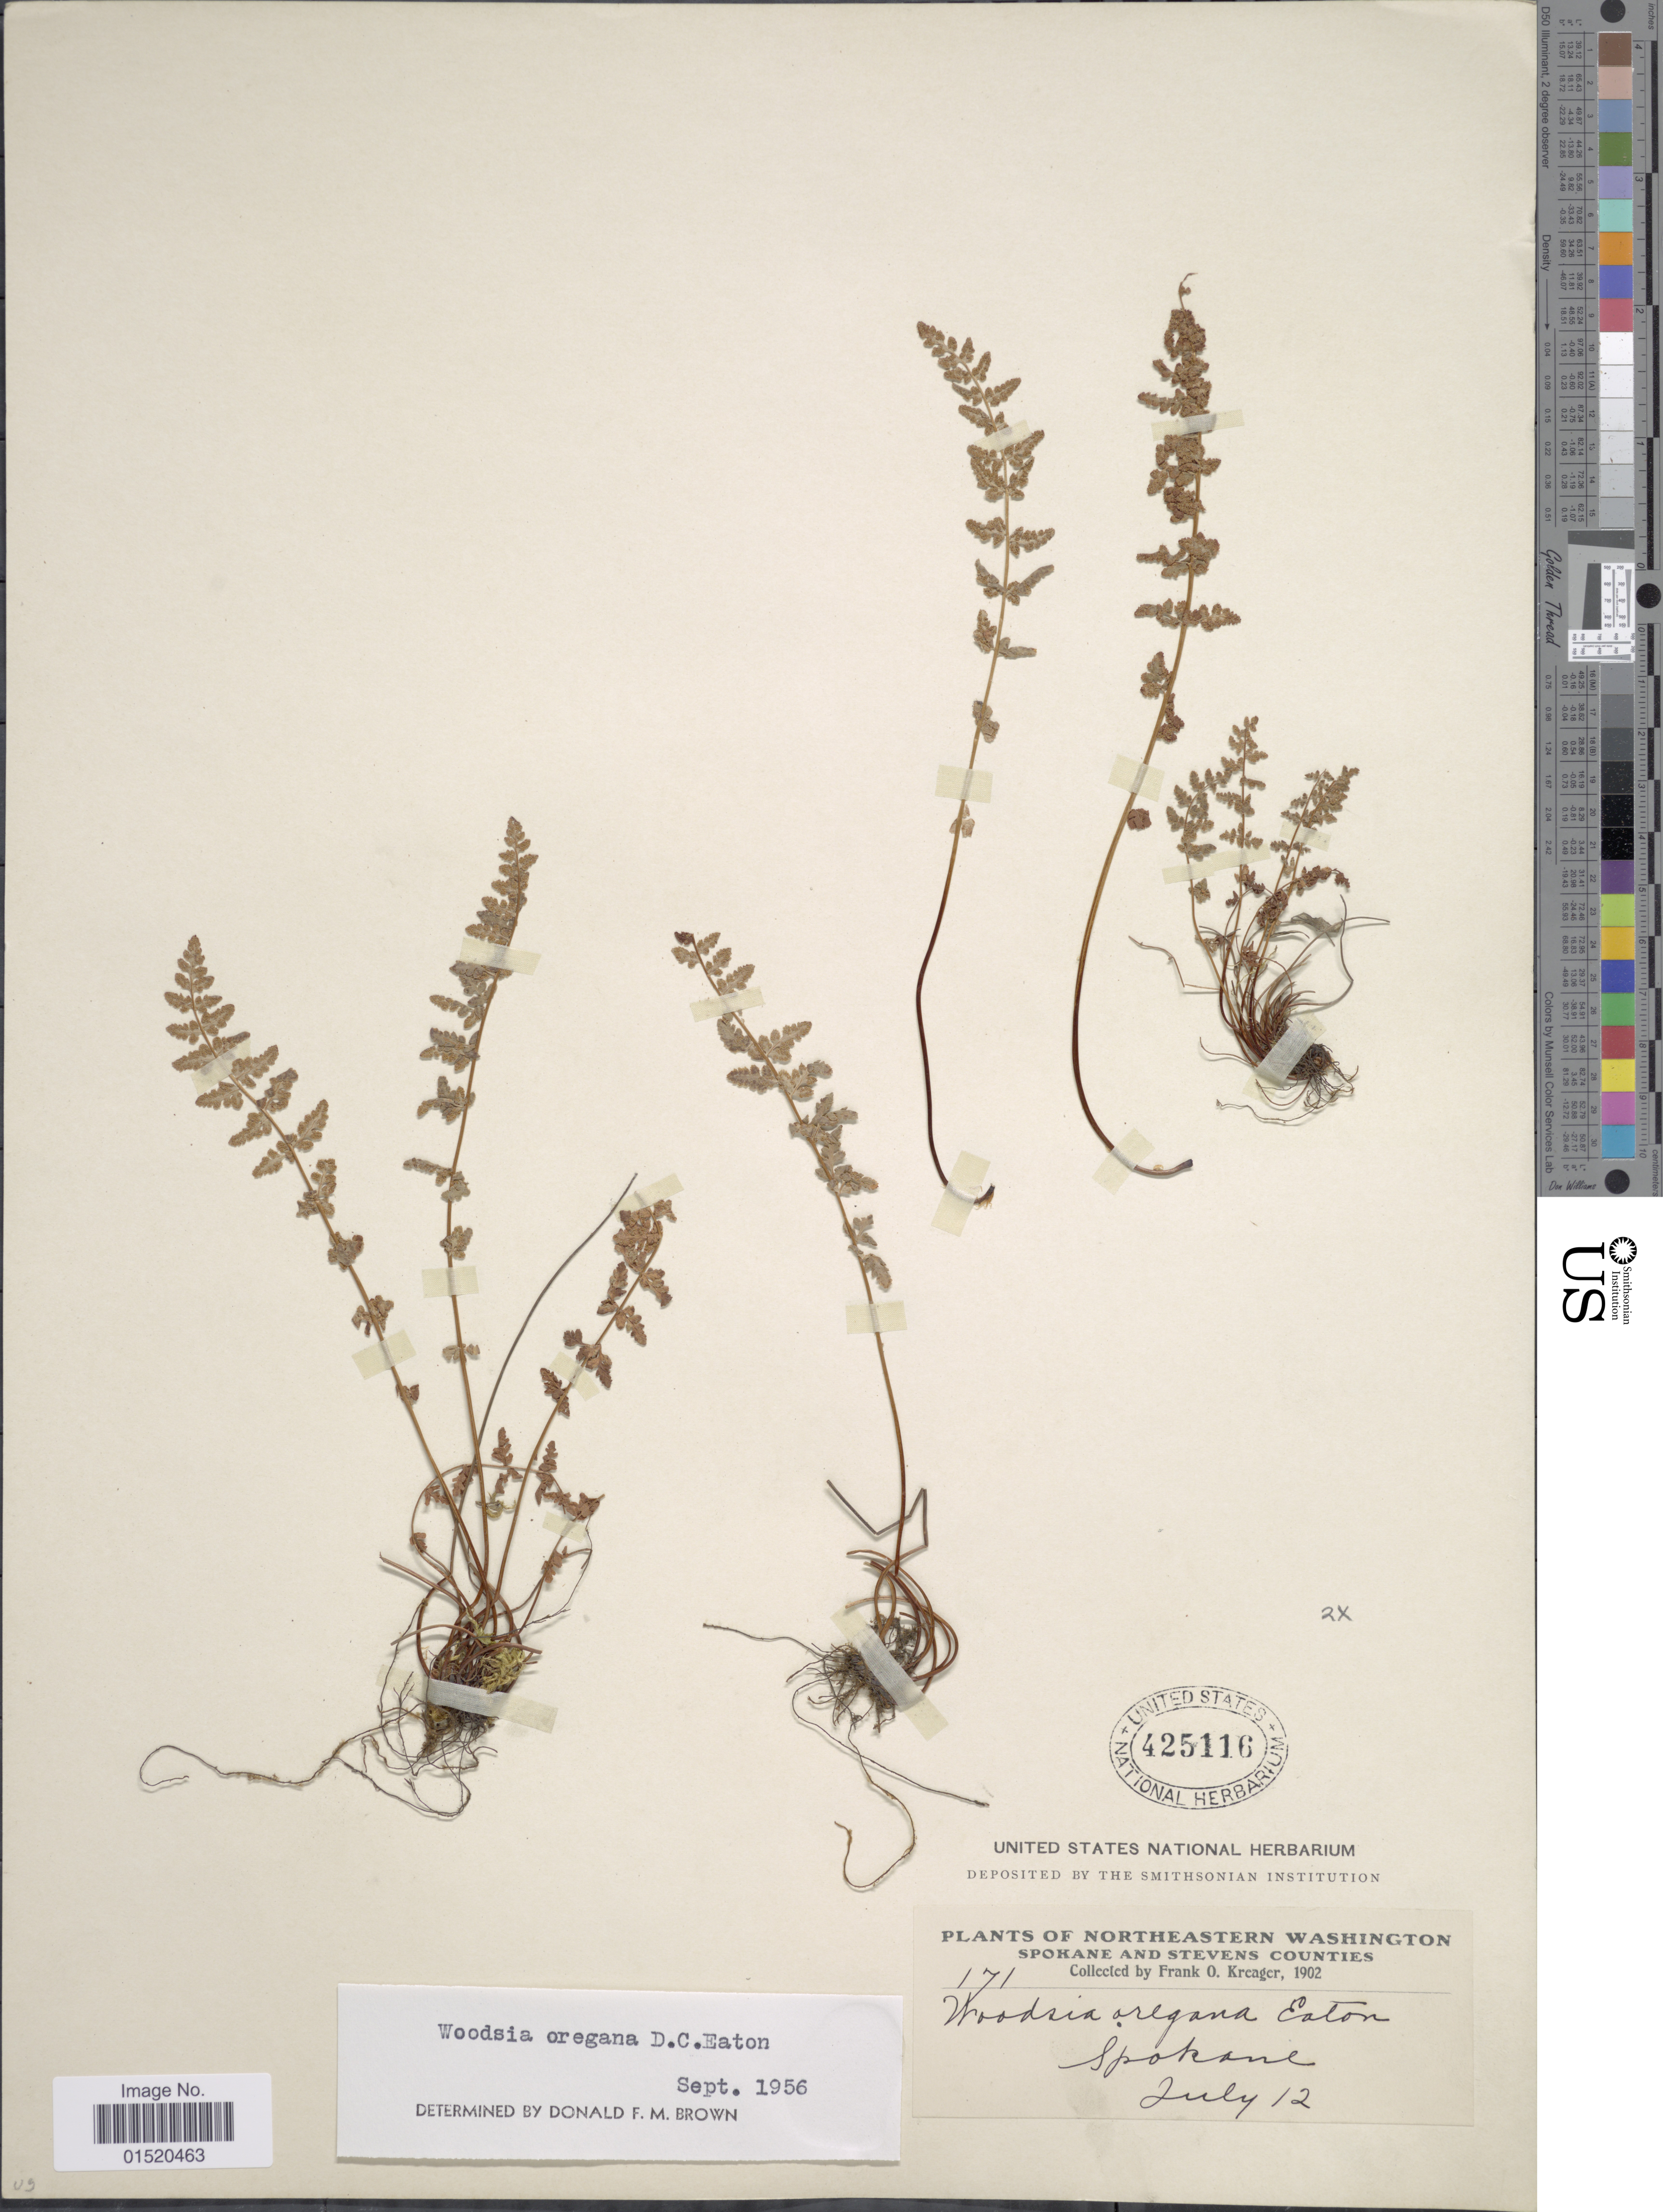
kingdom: Plantae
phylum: Tracheophyta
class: Polypodiopsida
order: Polypodiales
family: Woodsiaceae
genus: Woodsia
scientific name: Woodsia oregana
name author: D.C. Eaton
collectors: F. Kreager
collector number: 171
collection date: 1902-07-12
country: United States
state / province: Washington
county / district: Spokane / Stevens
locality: Northeastern Washington Spokane and Stevens Counties, Spokane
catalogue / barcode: US 425116